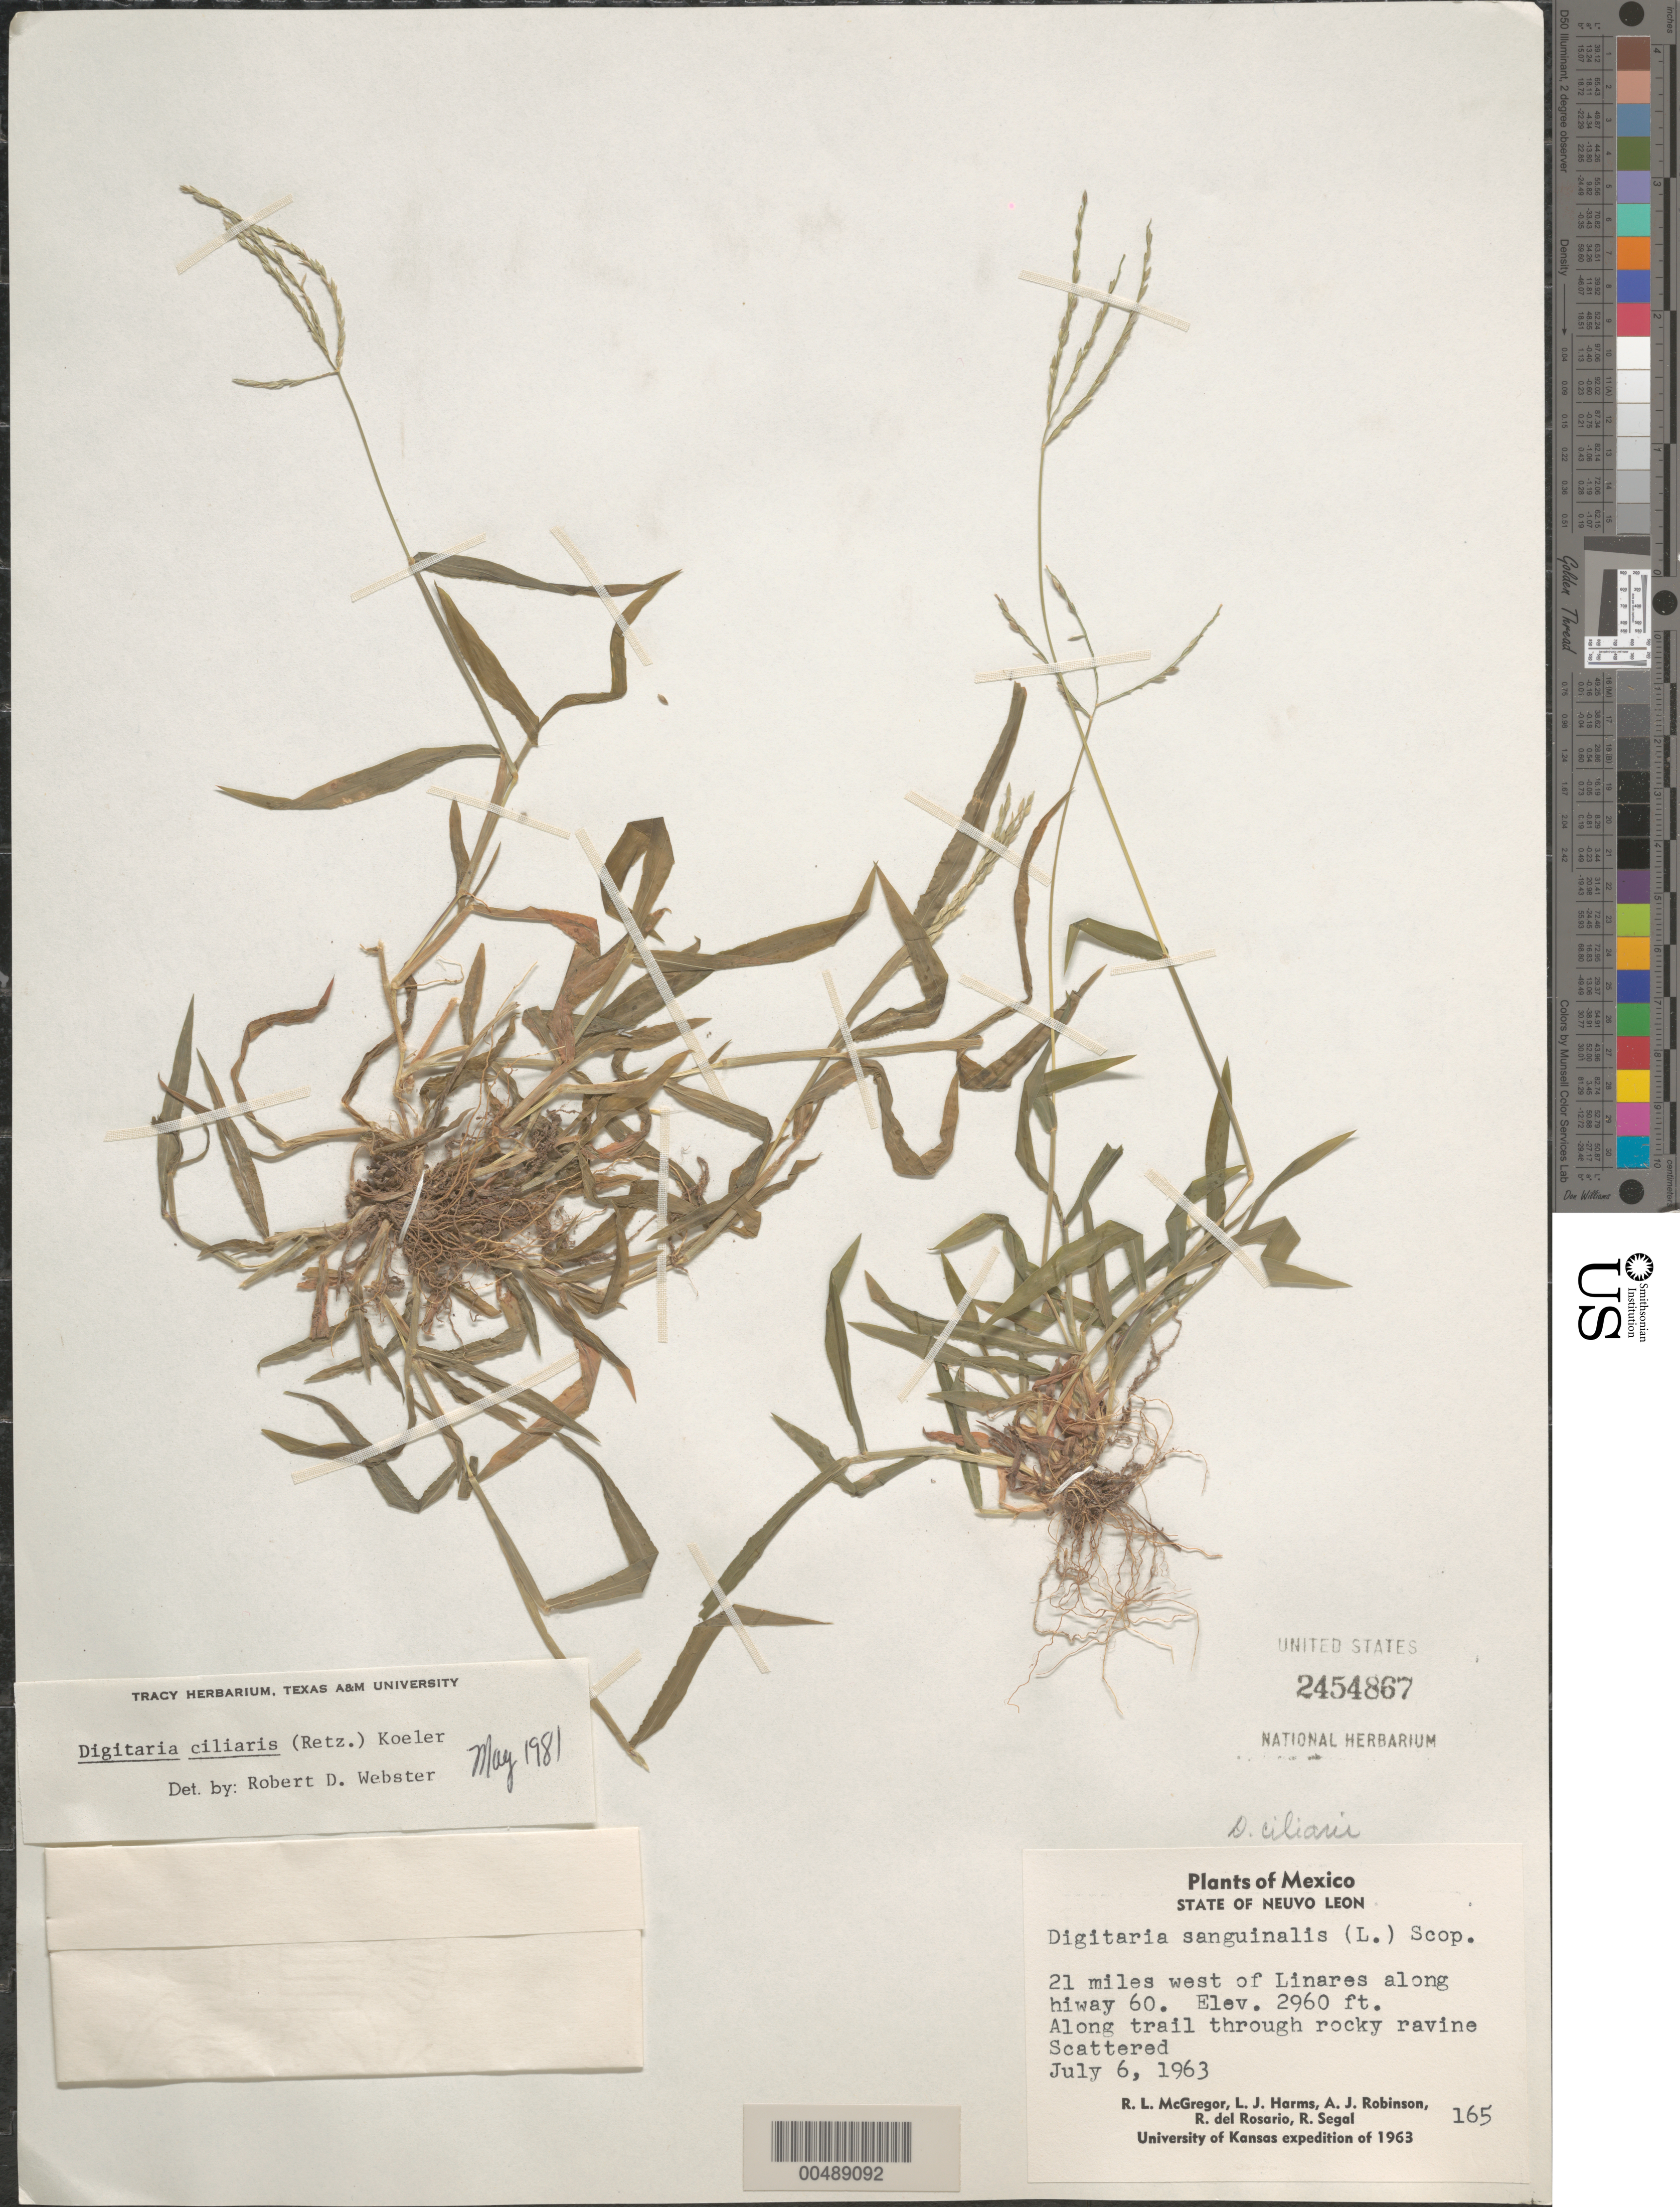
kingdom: Plantae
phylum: Tracheophyta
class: Liliopsida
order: Poales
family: Poaceae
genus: Digitaria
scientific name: Digitaria ciliaris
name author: (Retz.) Koeler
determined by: Webster, Robert D.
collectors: R. McGregor, L. Harms & A. J. Robinson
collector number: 165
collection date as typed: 6 Jul 1963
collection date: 1963-07-06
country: Mexico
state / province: Nuevo León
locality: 21 mi W of Linares along Hwy 60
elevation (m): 902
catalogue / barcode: US 2454867